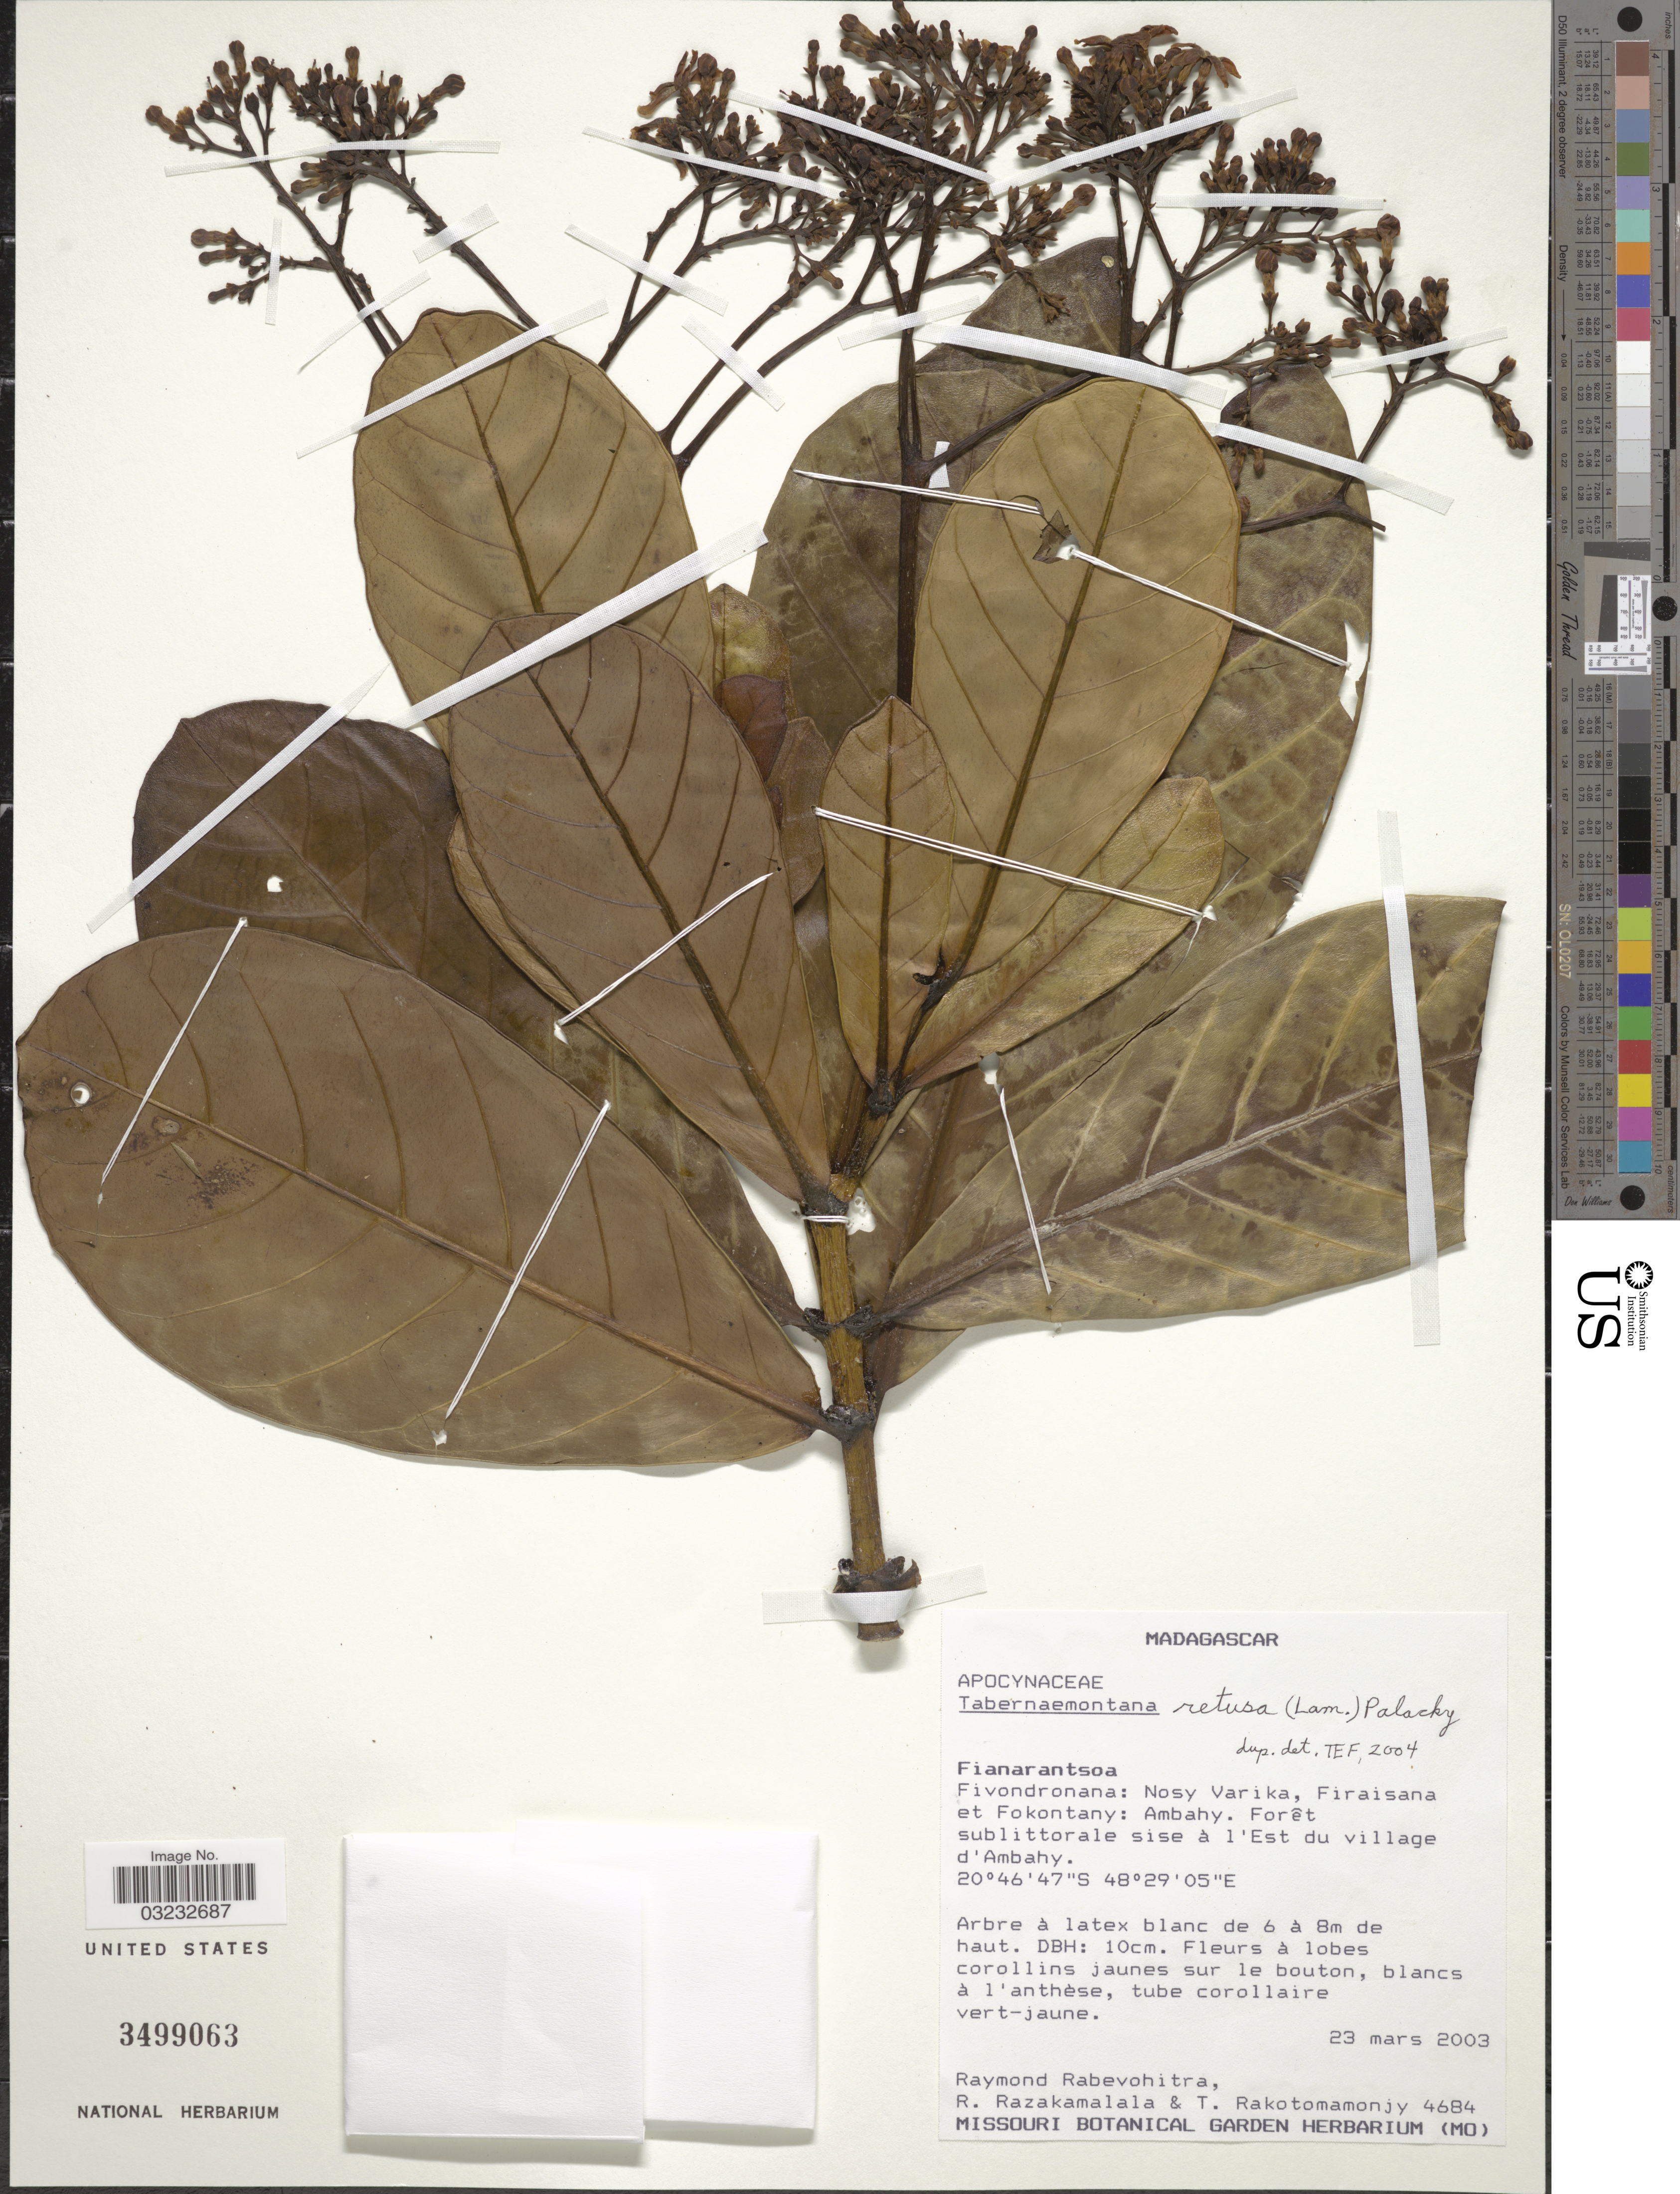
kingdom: Plantae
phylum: Tracheophyta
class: Magnoliopsida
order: Gentianales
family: Apocynaceae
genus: Tabernaemontana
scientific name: Tabernaemontana retusa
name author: (Lam.) Palacky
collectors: R. Rabevohitra, R. Razakamalala & T. Rakotomamonjy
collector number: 4684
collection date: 2003-03-23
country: Madagascar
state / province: Vatovavy Fitovinany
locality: Fivondronana: Nosy Varika, Firaisana et Fokontany: Ambahy. Forêt sublittorale sise à l'Est du village d'Ambahy.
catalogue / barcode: US 3499063